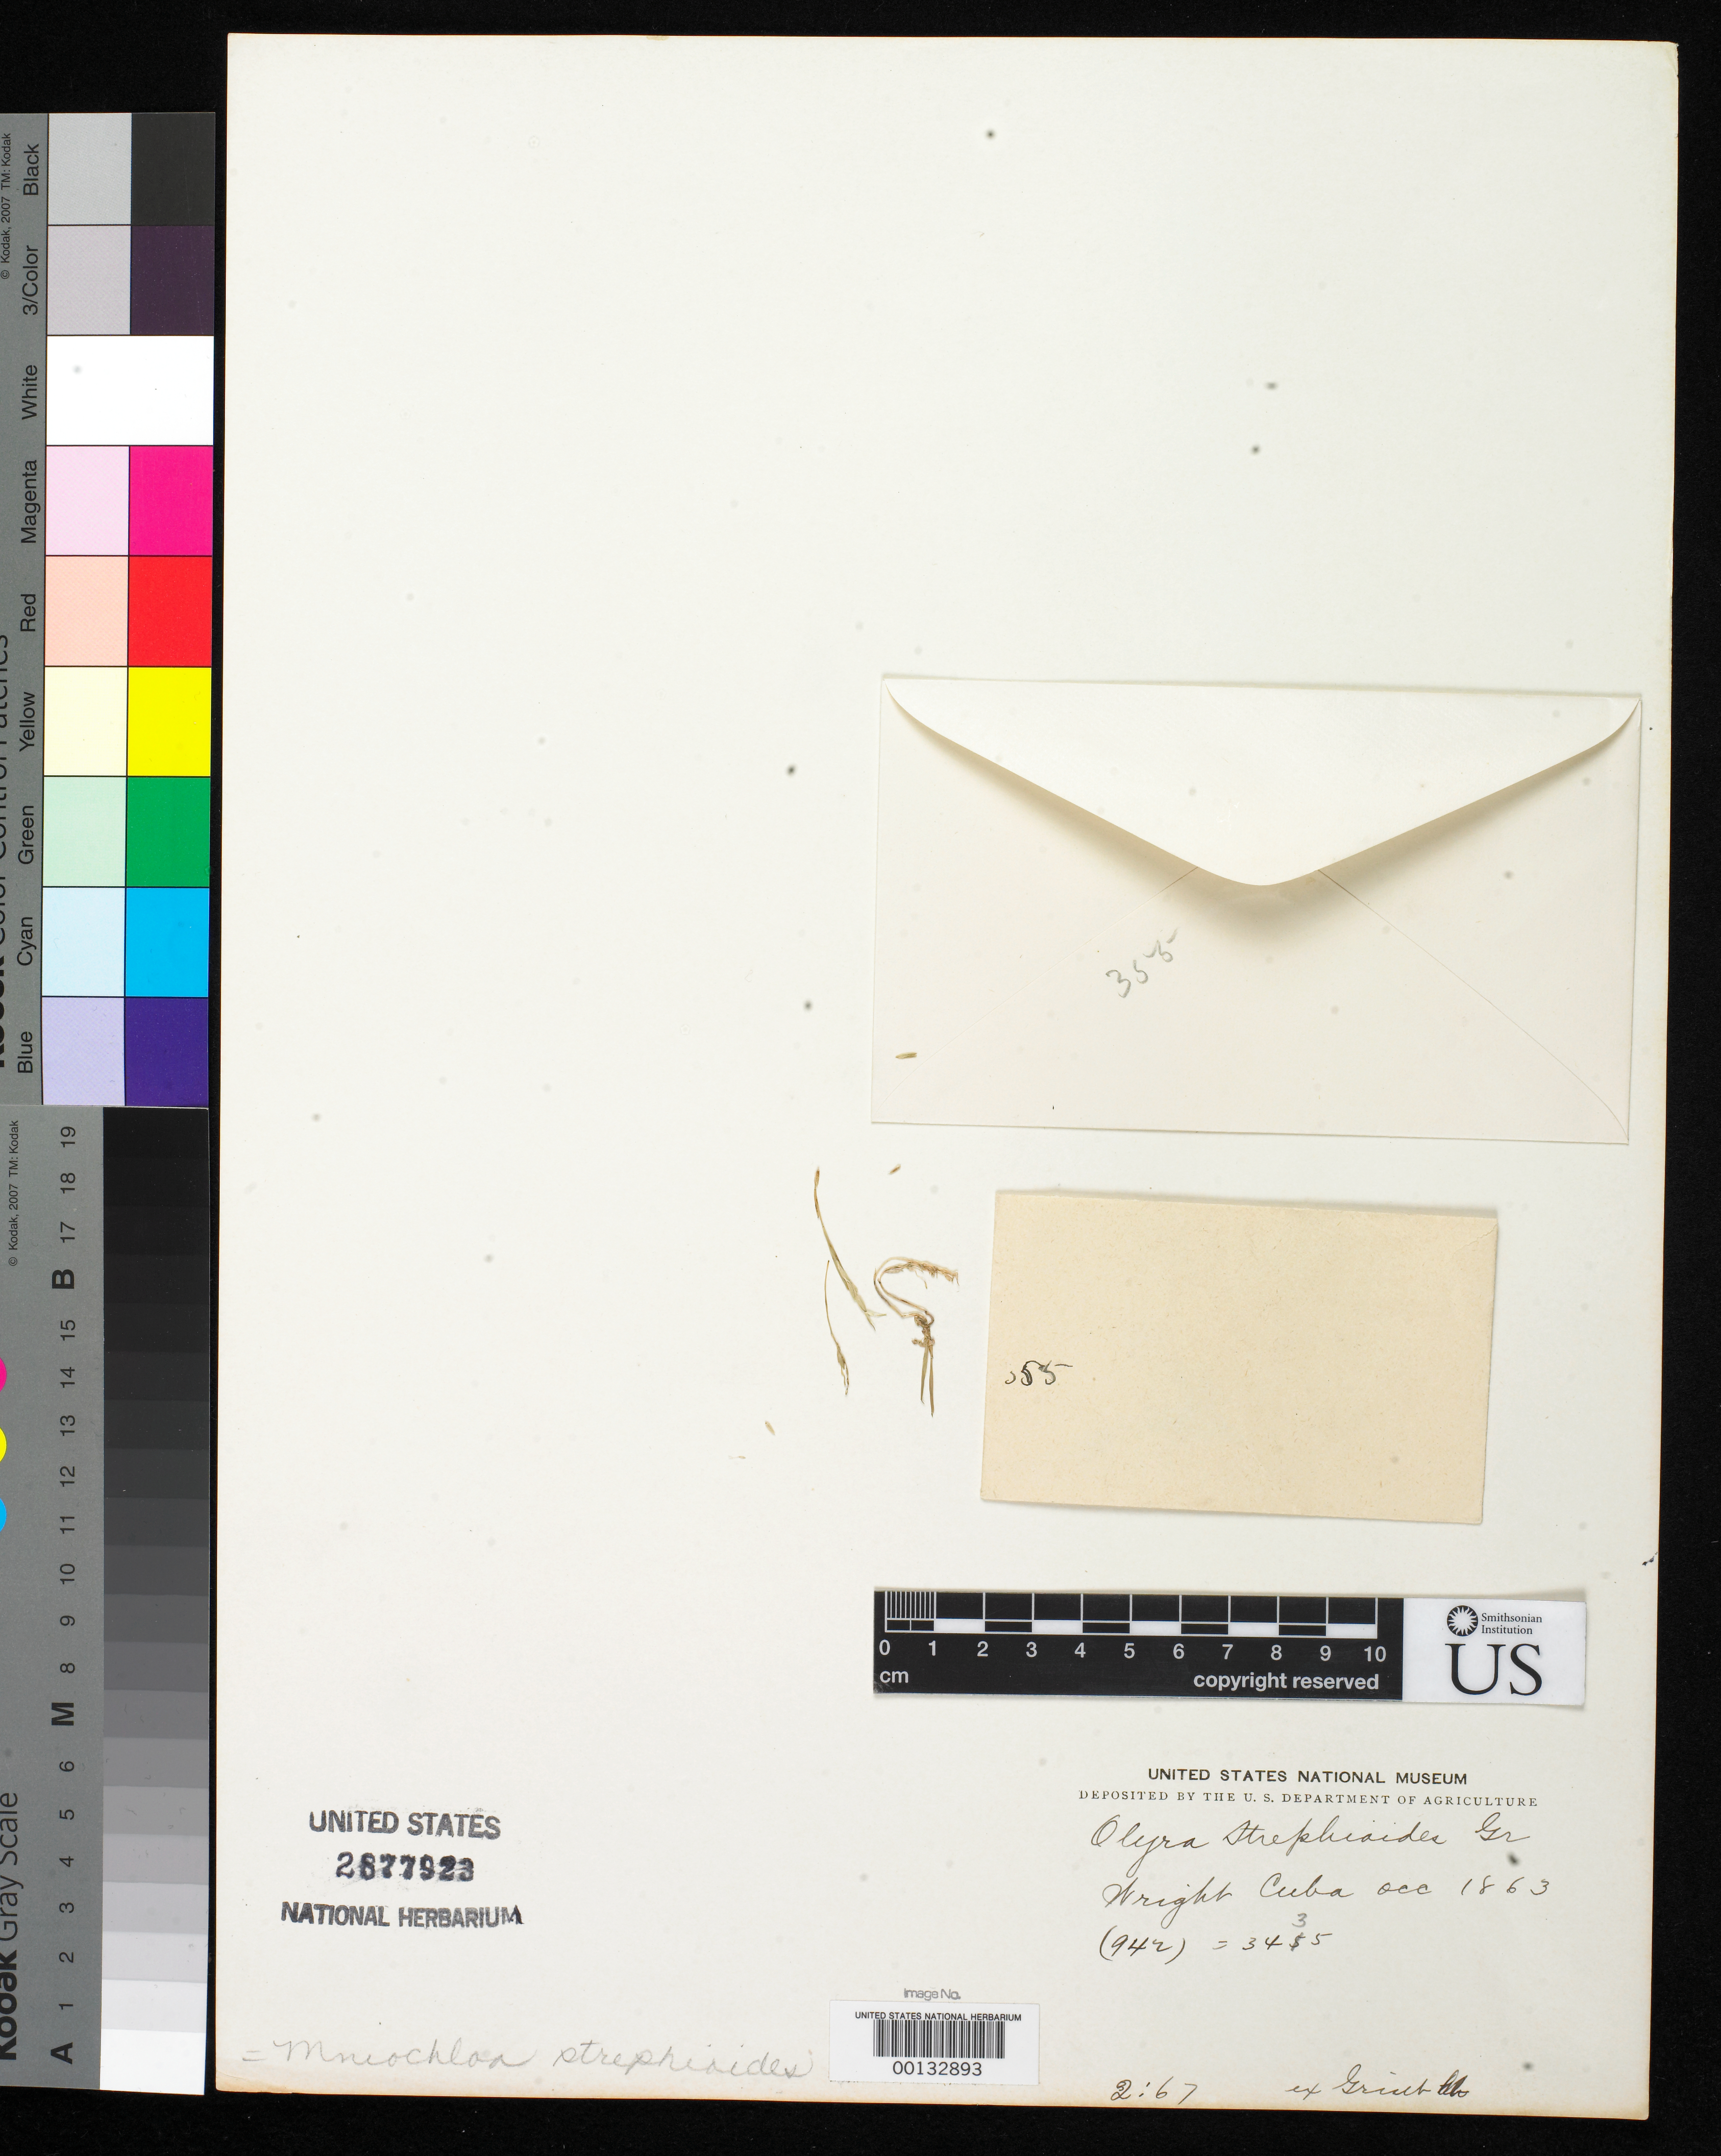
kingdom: Plantae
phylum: Tracheophyta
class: Liliopsida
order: Poales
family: Poaceae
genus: Olyra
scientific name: Olyra strephioides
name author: Griseb.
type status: Isotype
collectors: C. Wright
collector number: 3435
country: Cuba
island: Greater Antilles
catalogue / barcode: US 2877923